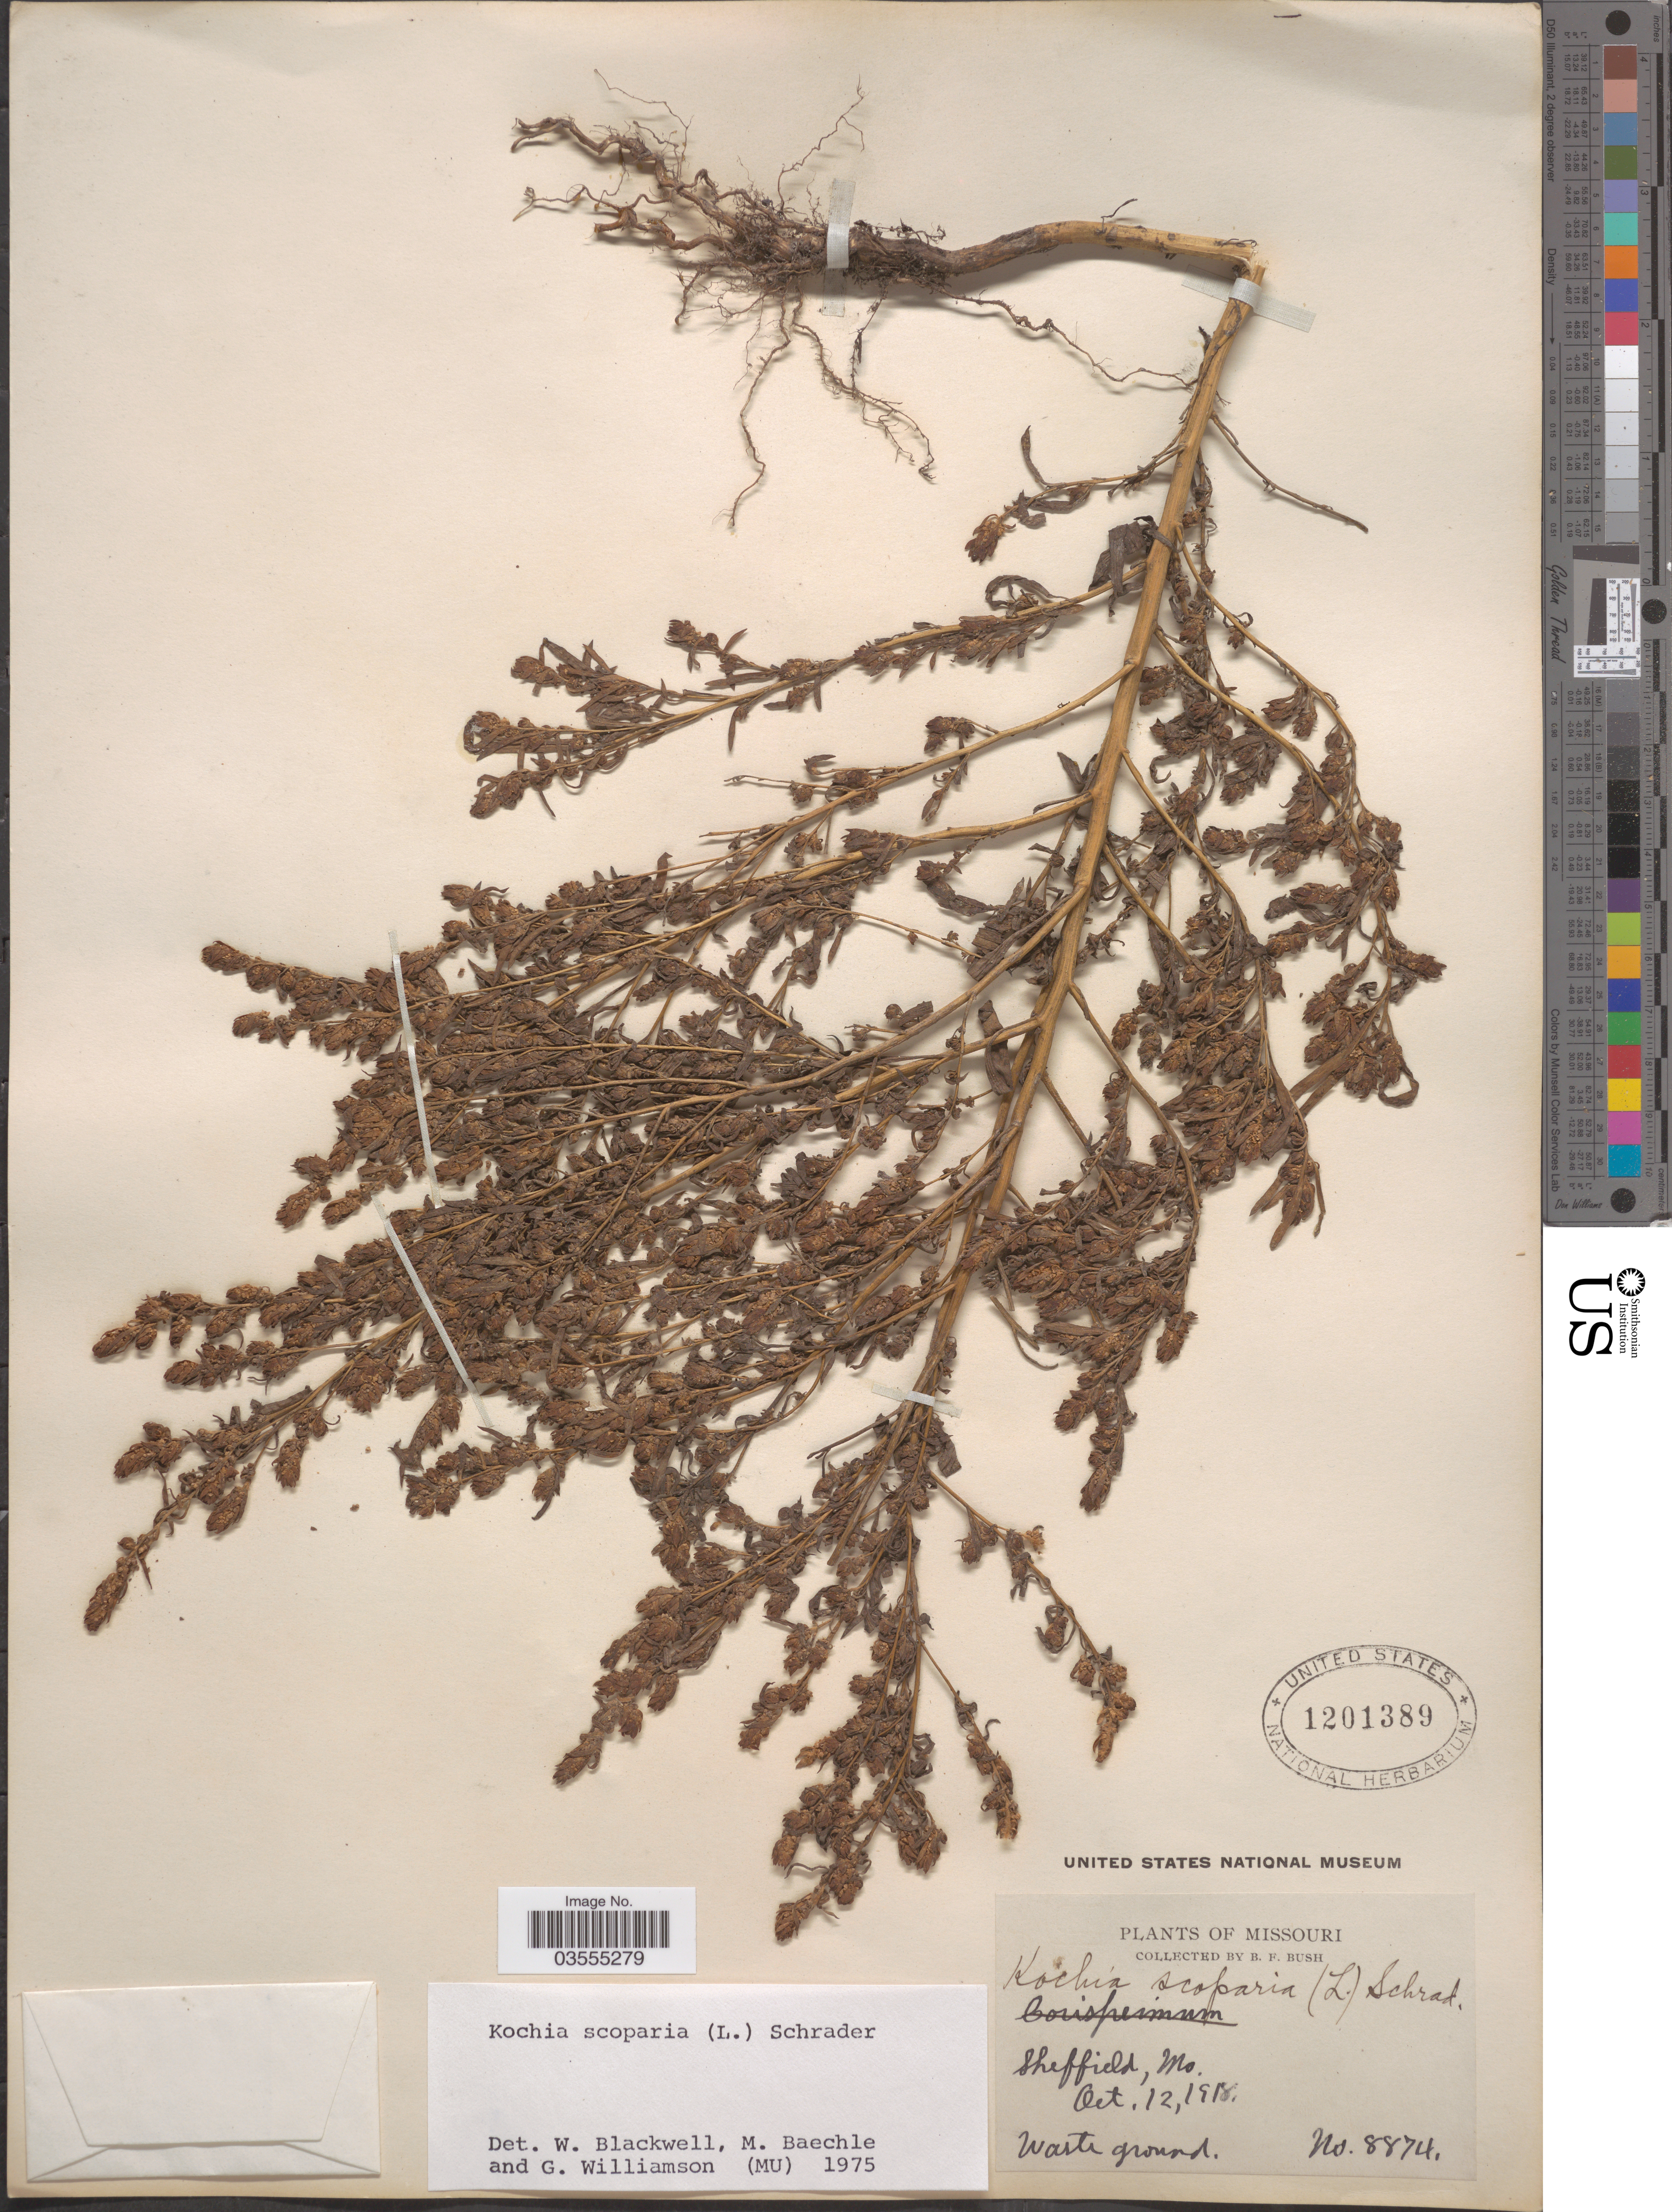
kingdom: Plantae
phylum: Tracheophyta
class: Magnoliopsida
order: Caryophyllales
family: Amaranthaceae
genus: Bassia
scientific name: Bassia scoparia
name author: (L.) Voss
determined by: U.S. National Herbarium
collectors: B. F. Bush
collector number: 8874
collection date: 1918-10-12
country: United States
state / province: Missouri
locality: Sheffield.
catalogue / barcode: US 1201389